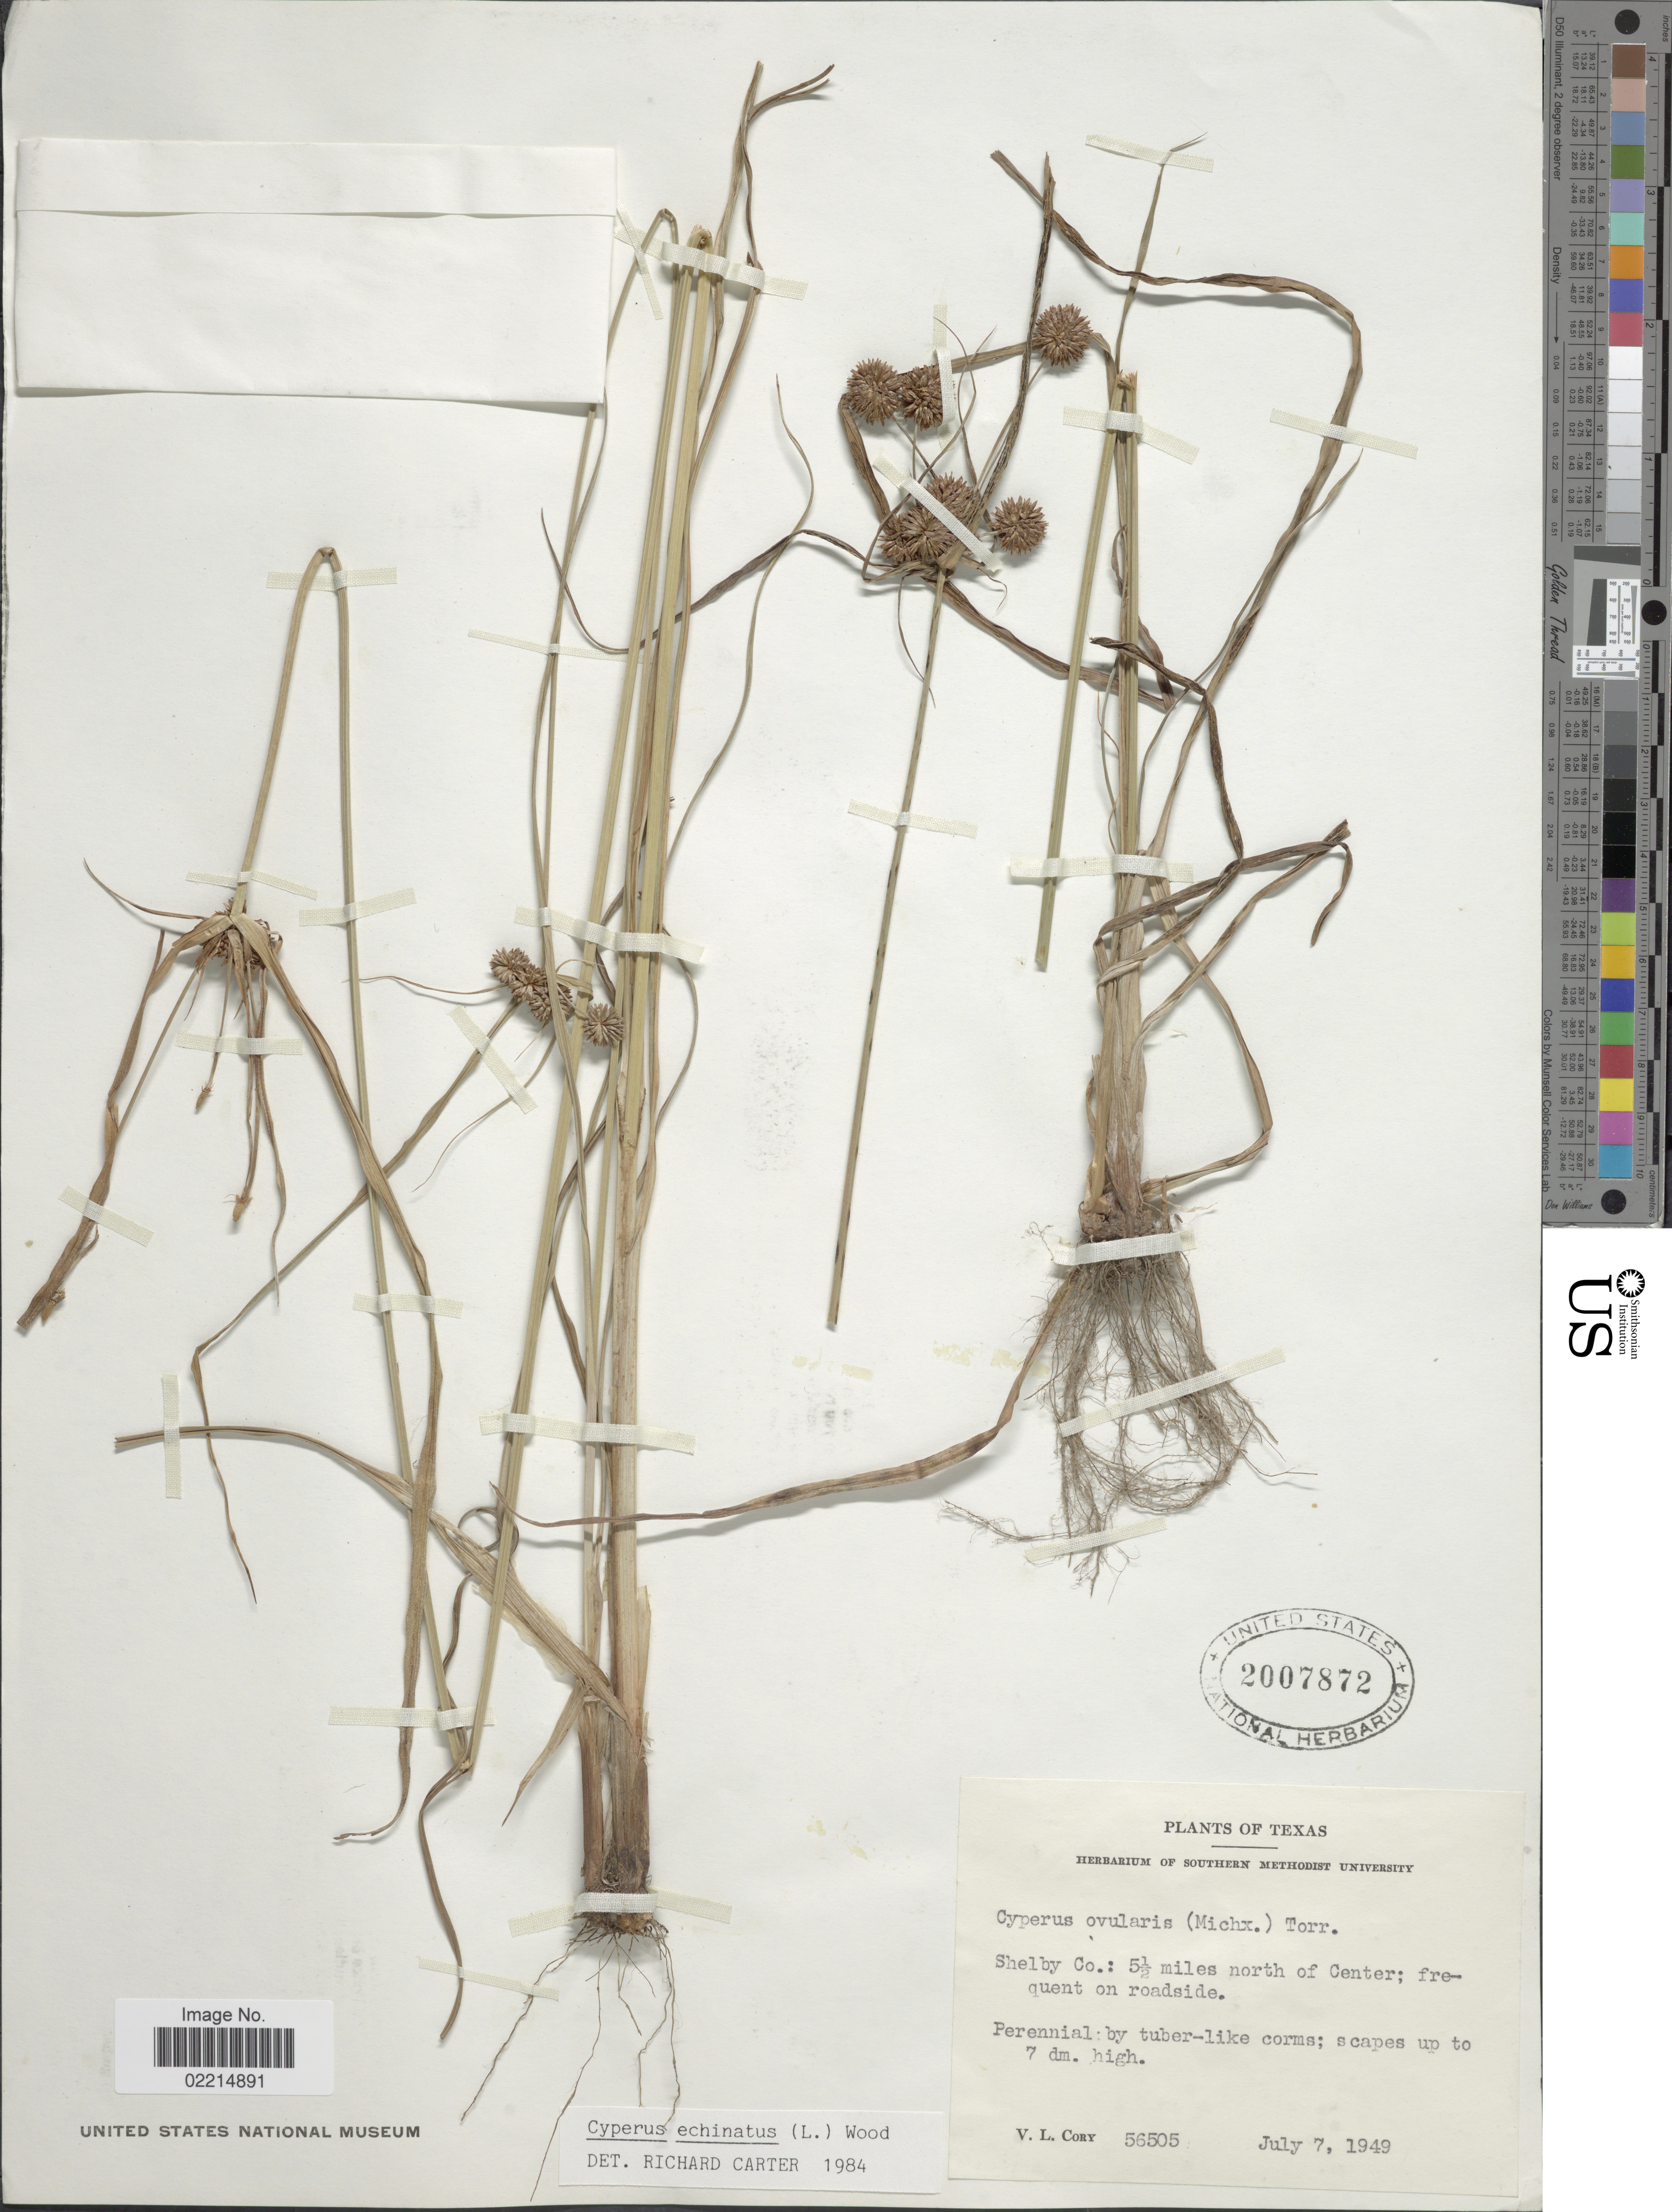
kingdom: Plantae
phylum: Tracheophyta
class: Liliopsida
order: Poales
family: Cyperaceae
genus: Cyperus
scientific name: Cyperus echinatus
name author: (L.) Alph. Wood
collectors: V. Cory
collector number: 56505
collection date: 1949-07-07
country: United States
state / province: Texas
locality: Shelby Co.: 5 1/2 miles north of Center; frequent on roadside, Perennial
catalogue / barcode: US 2007872